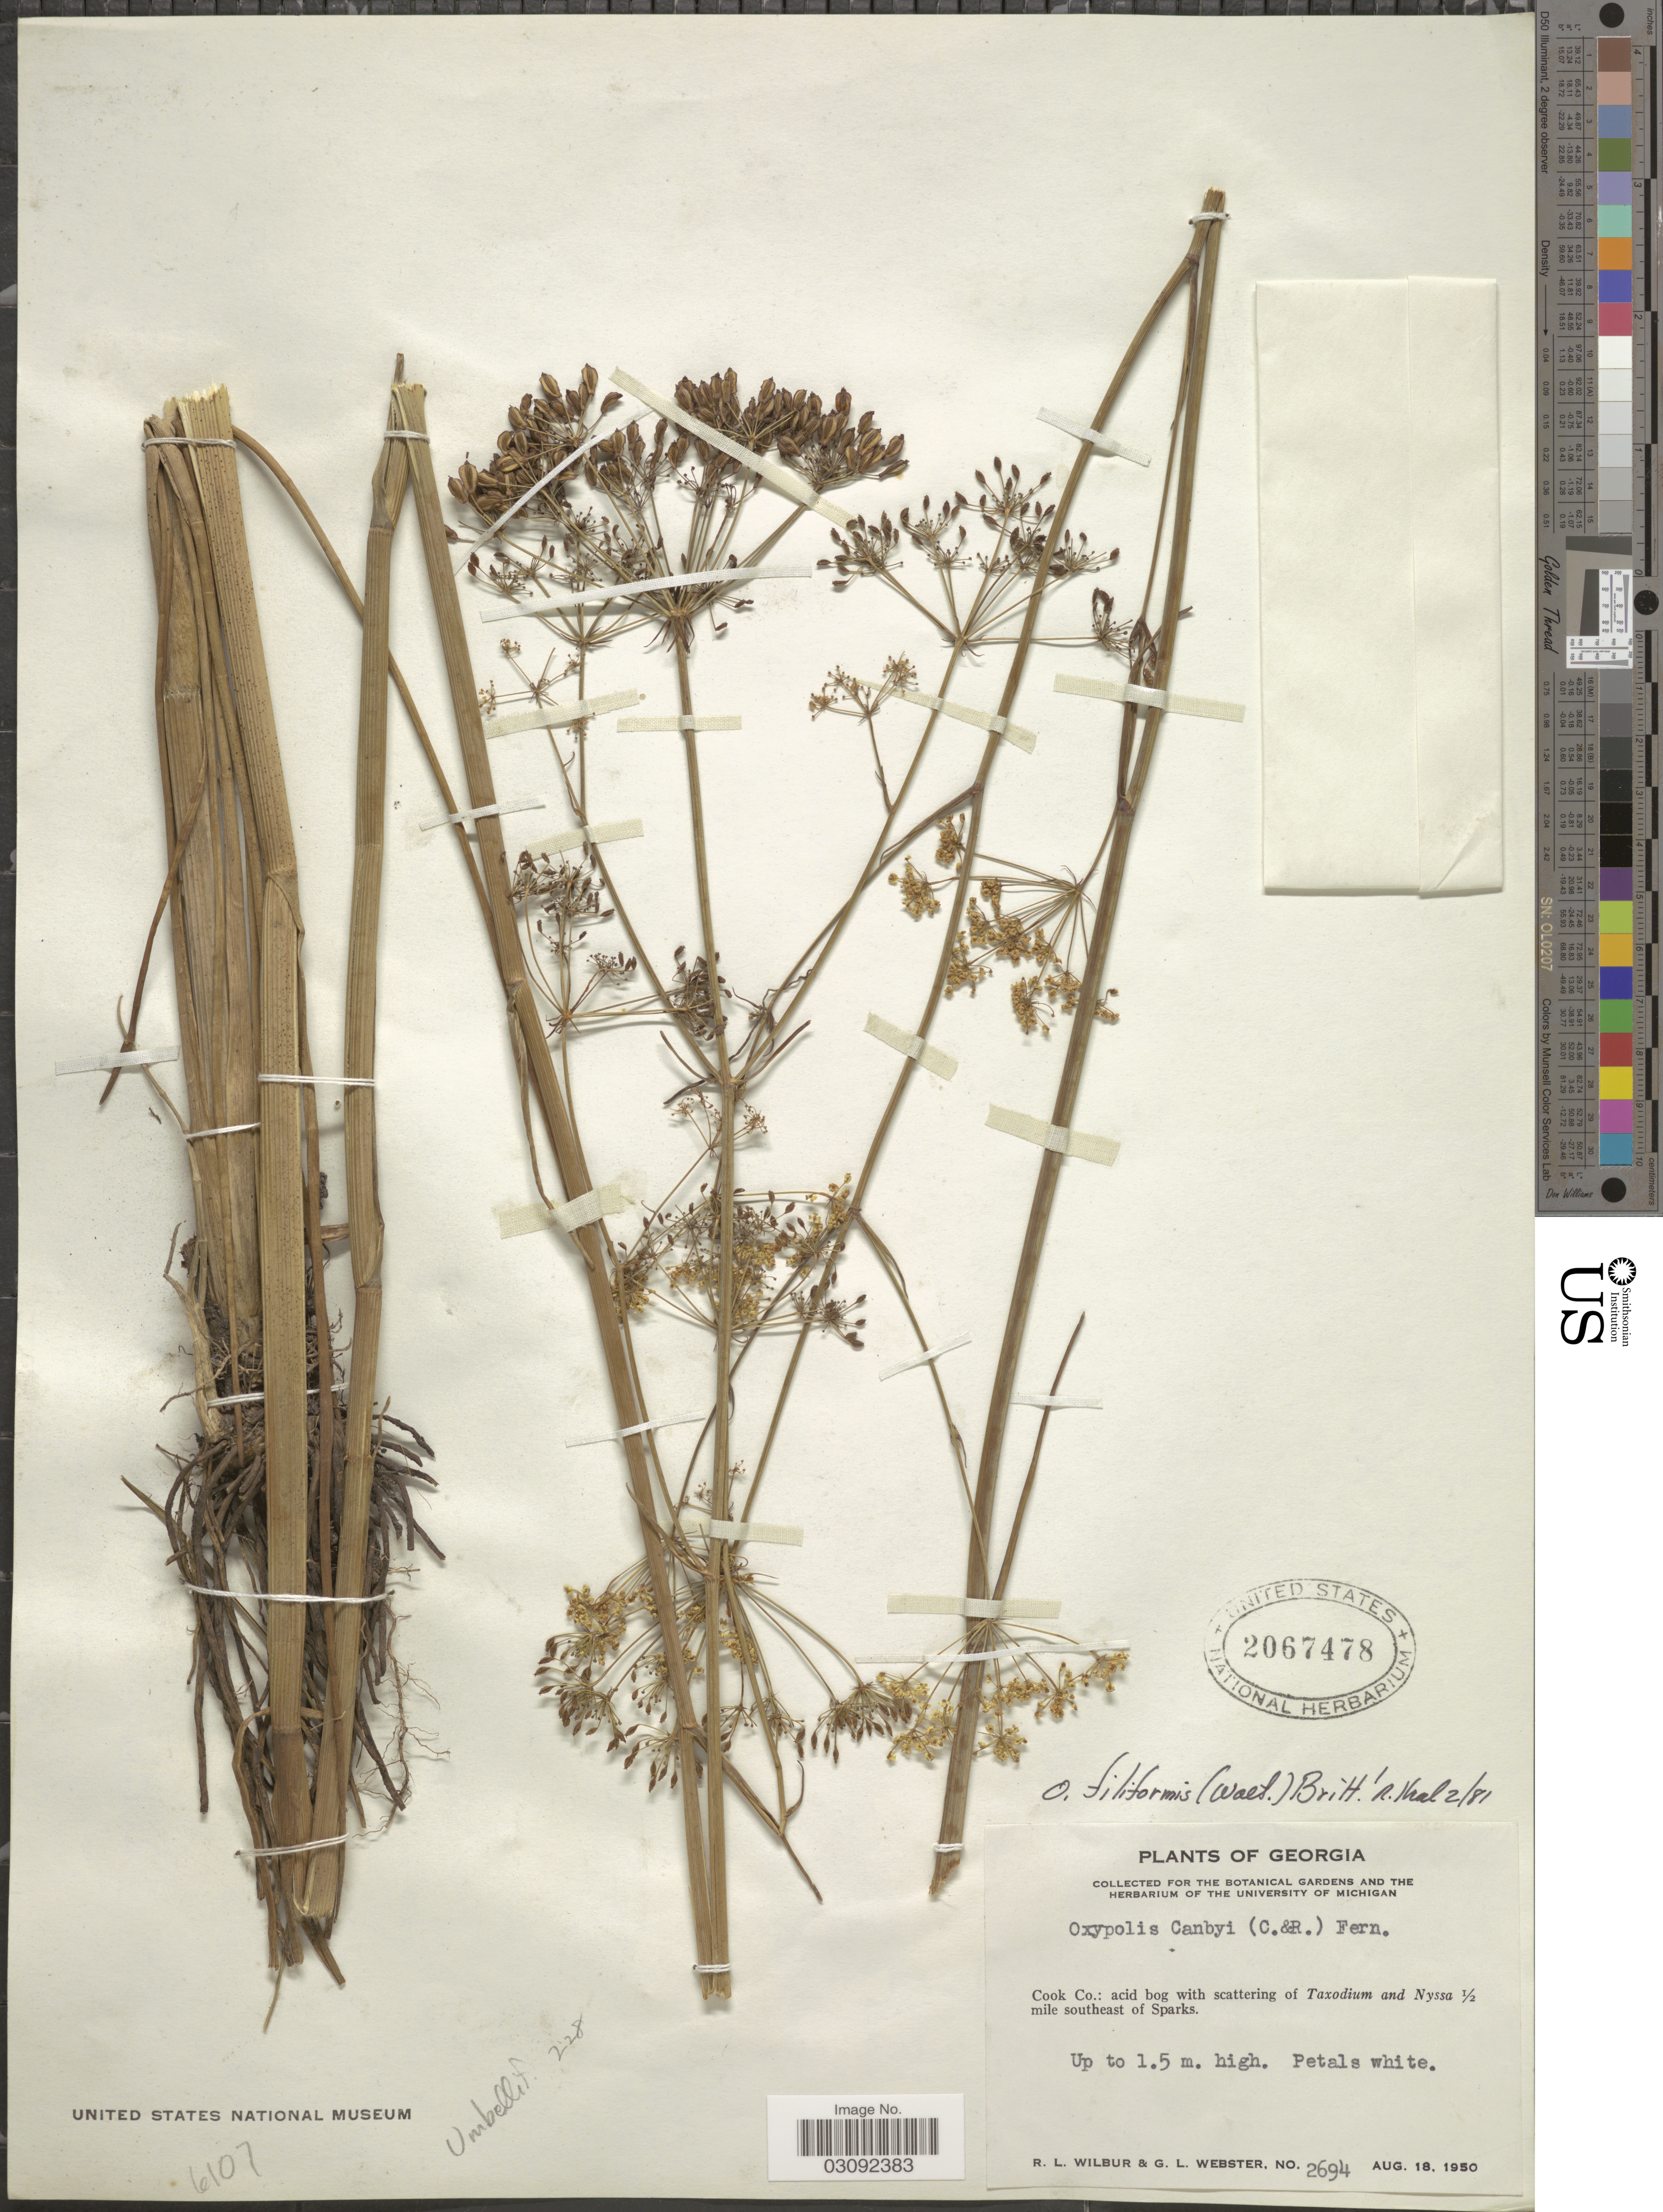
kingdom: Plantae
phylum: Tracheophyta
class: Magnoliopsida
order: Apiales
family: Apiaceae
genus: Oxypolis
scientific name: Oxypolis filiformis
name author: (Walter) Britton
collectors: R. L. Wilbur & G. L. Webster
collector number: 2694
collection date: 1950-08-18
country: United States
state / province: Georgia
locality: Cook Co.: ½ mile southeast of Sparks.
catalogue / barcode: US 2067478